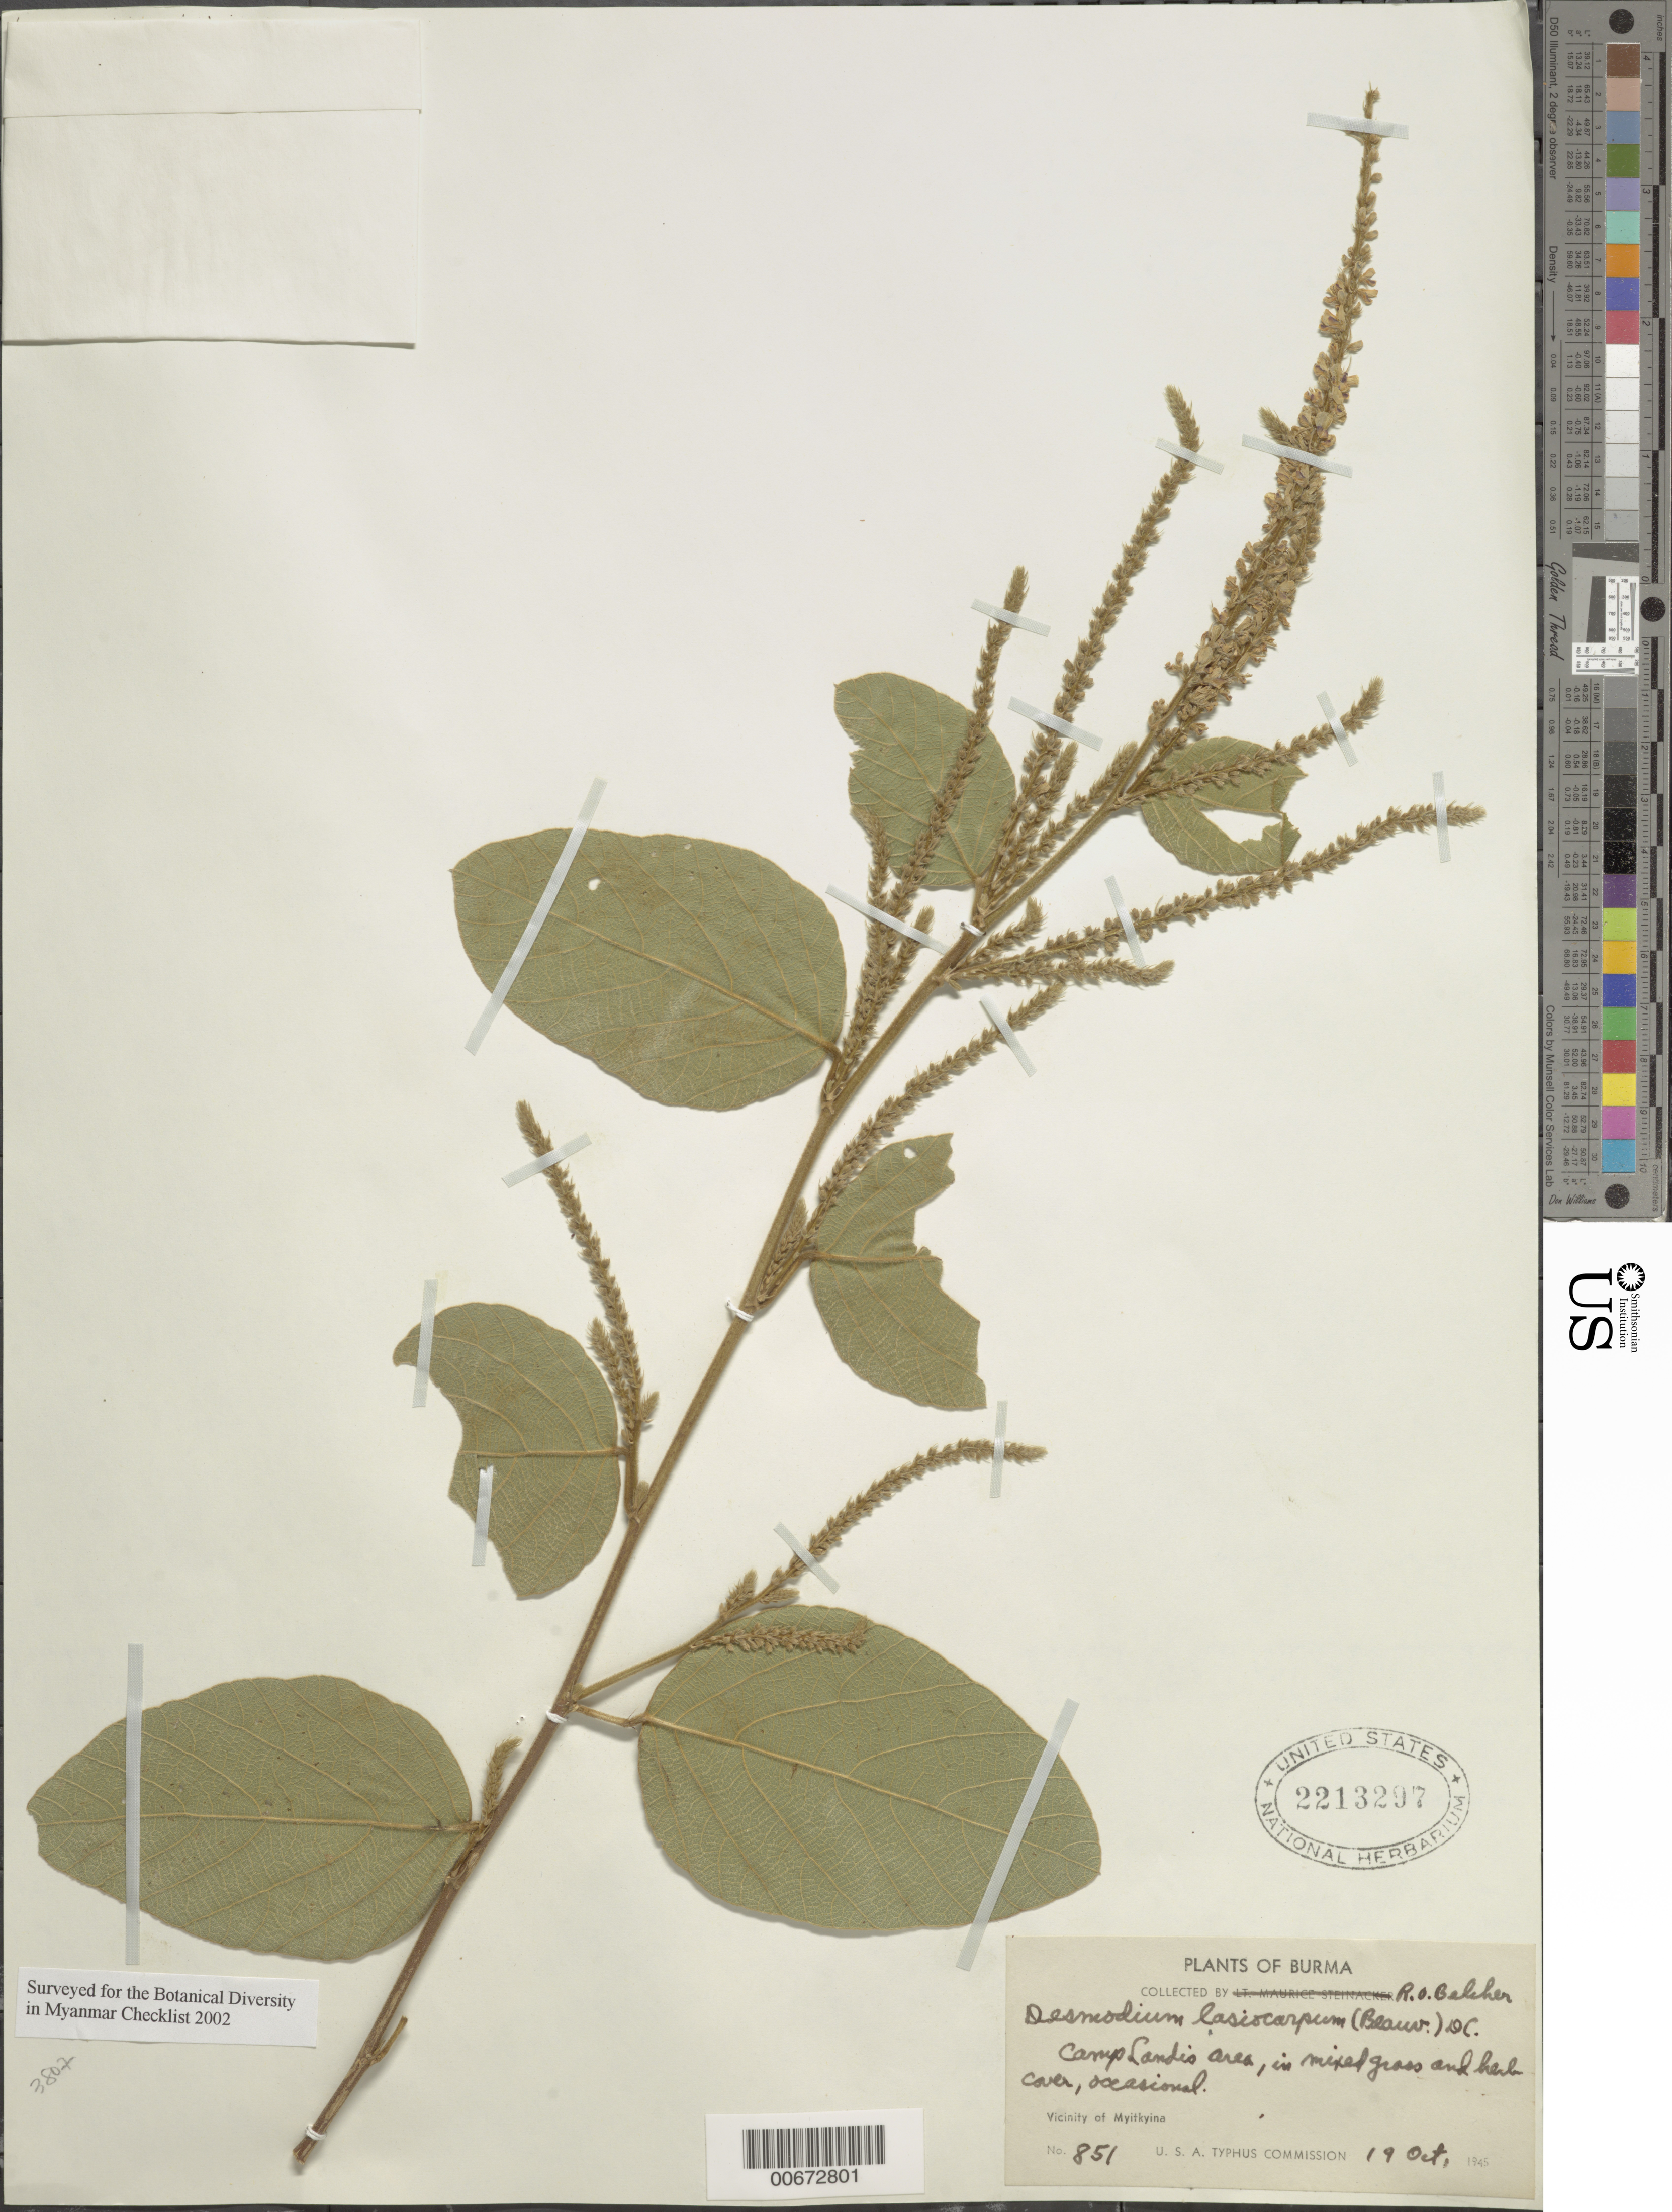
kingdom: Plantae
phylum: Tracheophyta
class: Magnoliopsida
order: Fabales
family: Fabaceae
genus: Polhillides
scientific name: Polhillides velutina subsp. velutina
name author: (Willd.) H. Ohashi & K. Ohashi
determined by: Strong, Mark T., (BOT), Smithsonian Institution - National Museum of Natural History (UNITED STATES)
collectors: R. Belcher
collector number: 851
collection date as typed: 19 Oct 1945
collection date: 1945-10-19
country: Myanmar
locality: Myitkyina region, Camp Landis area.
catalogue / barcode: US 2213297